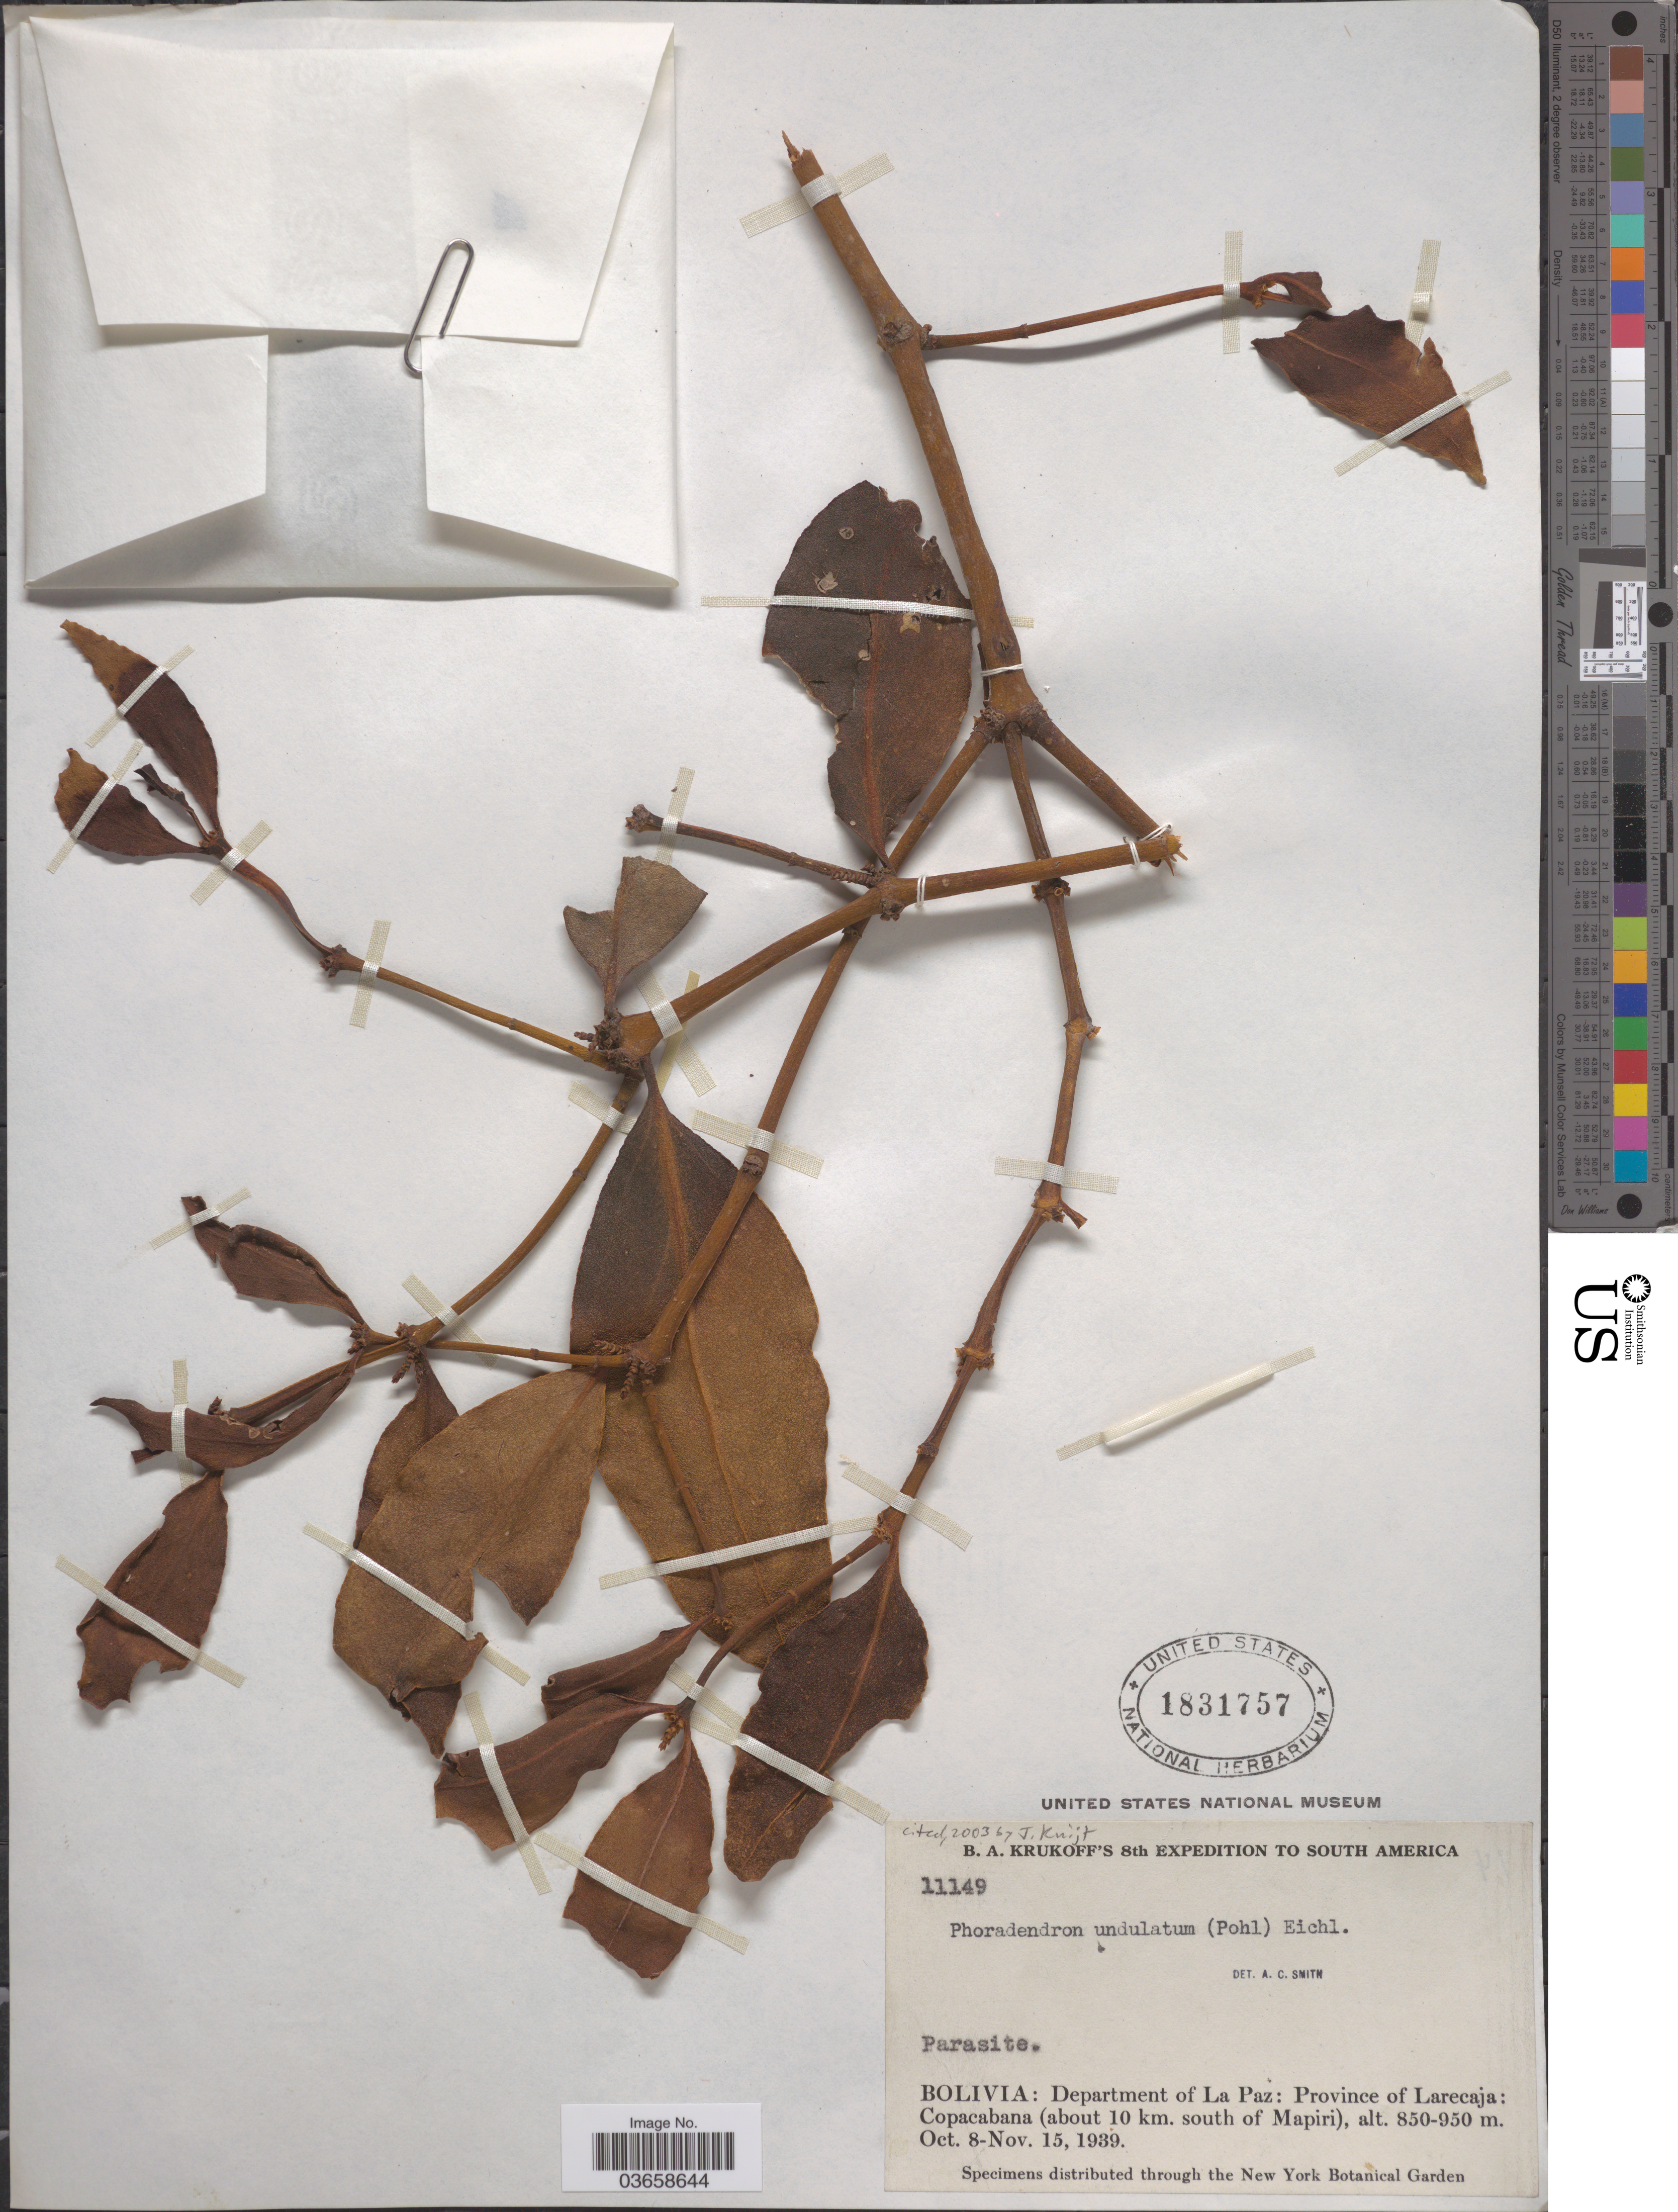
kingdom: Plantae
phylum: Tracheophyta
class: Magnoliopsida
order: Santalales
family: Viscaceae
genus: Phoradendron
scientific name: Phoradendron undulatum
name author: (Pohl ex DC.) Eichler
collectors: B. A. Krukoff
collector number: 11149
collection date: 1939-10-08/1939-11-15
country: Bolivia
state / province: La Paz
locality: Department of La Paz: Province of Larecaja: Copacabana (about 10 km. south of Mapiri).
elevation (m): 850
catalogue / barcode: US 1831757